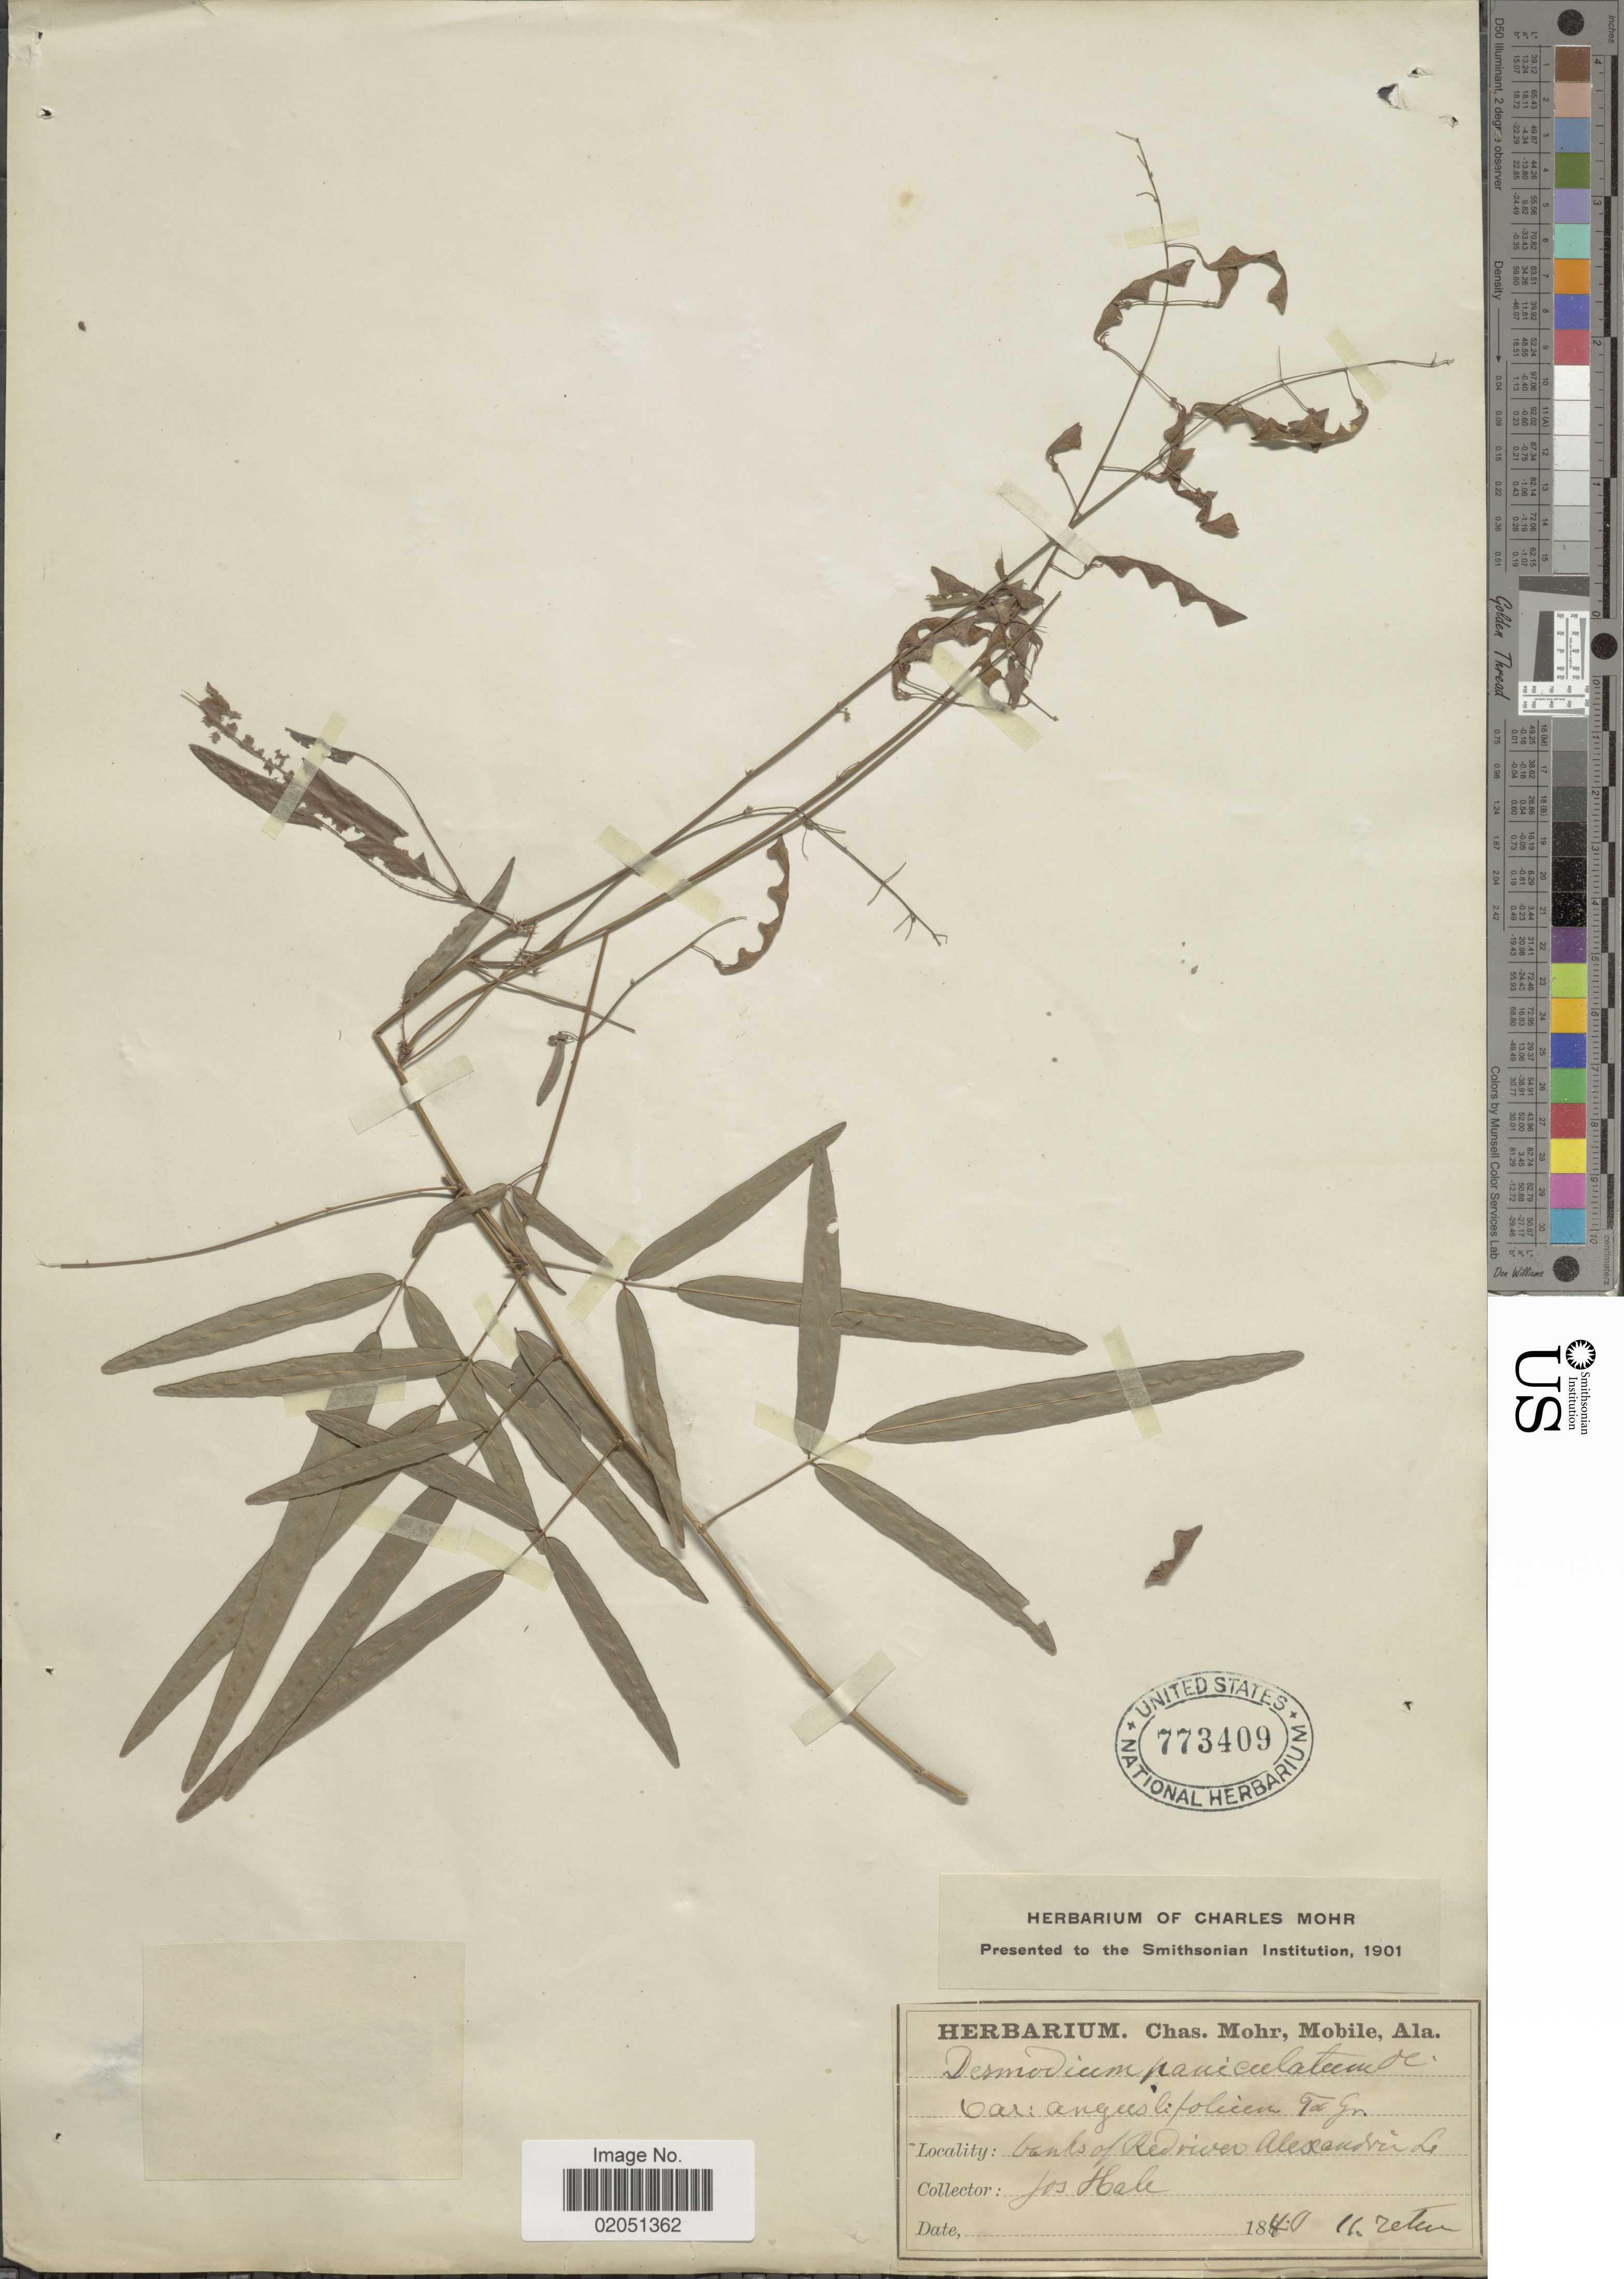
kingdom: Plantae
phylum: Tracheophyta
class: Magnoliopsida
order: Fabales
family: Fabaceae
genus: Desmodium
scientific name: Desmodium paniculatum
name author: (L.) DC.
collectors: J. Hale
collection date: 1840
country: United States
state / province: Louisiana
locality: Banks of Red river Alexandria, La.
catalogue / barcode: US 773409